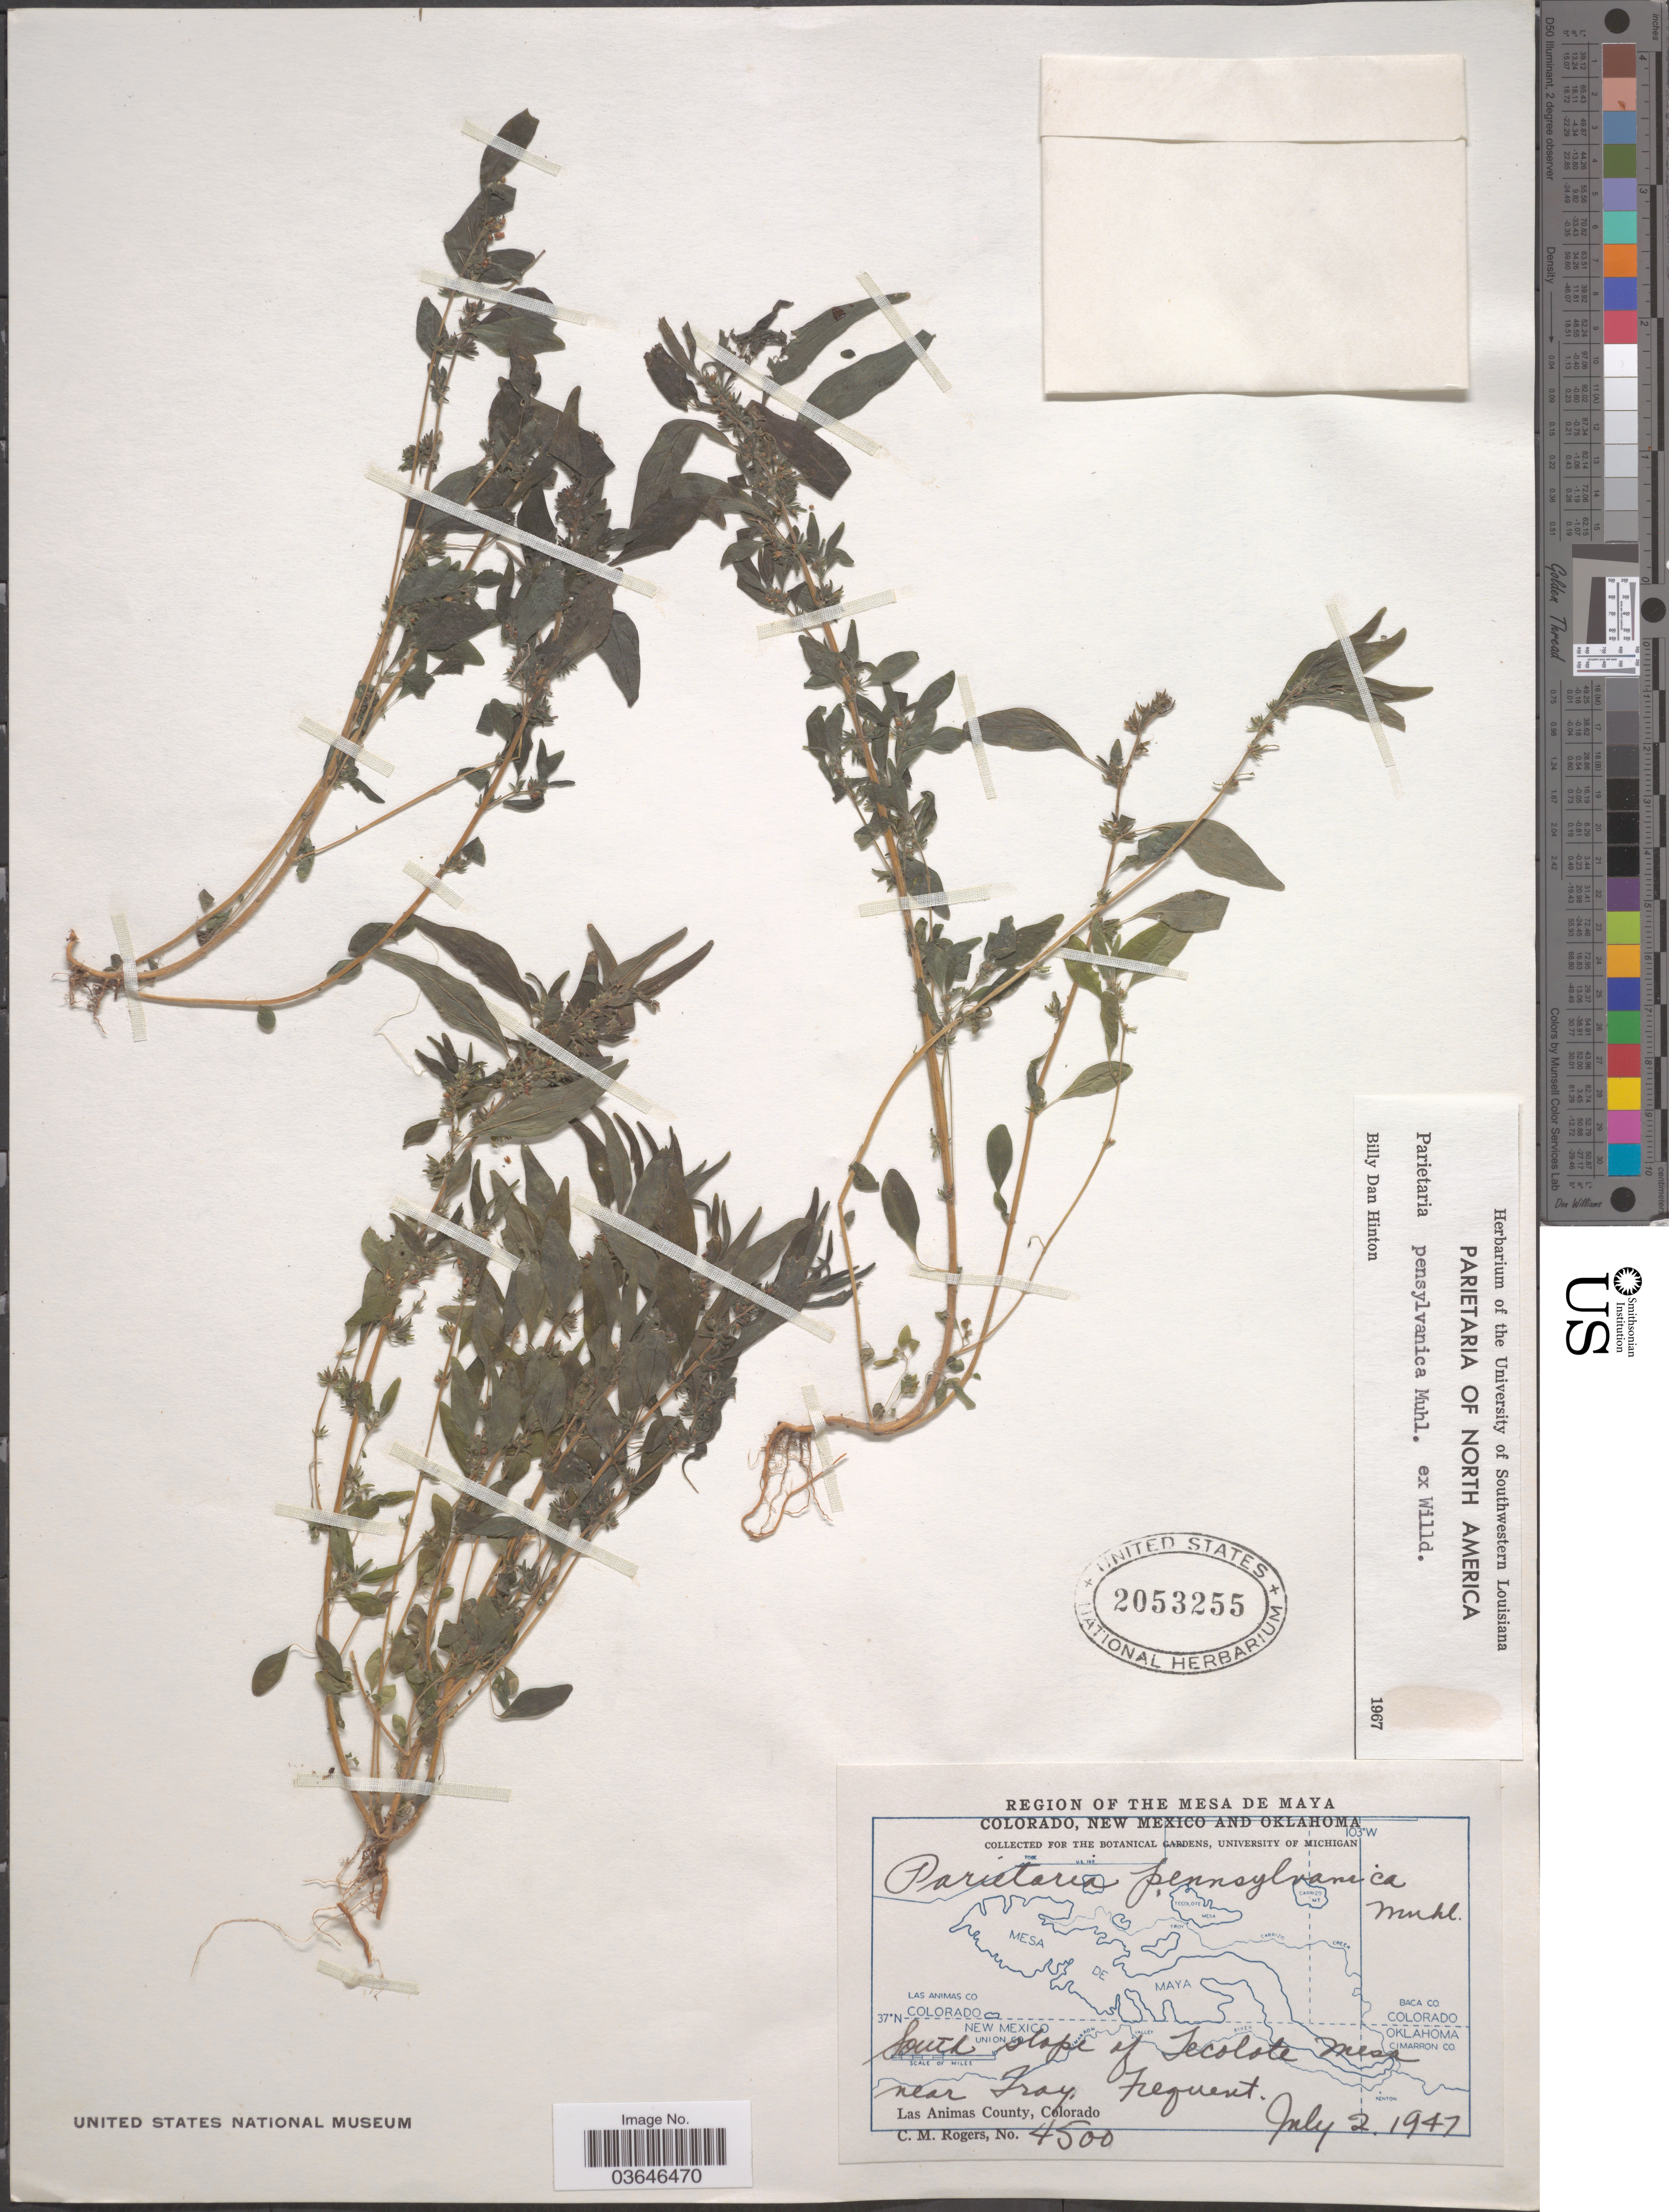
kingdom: Plantae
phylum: Tracheophyta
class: Magnoliopsida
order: Rosales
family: Urticaceae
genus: Parietaria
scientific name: Parietaria pensylvanica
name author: Muhl. ex Willd.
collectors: C. M. Rogers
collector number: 4500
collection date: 1947-07-02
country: United States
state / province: Colorado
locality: The Mesa de Maya. South slope of Tecolote Mesa near Troy. Las Animas County.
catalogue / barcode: US 2053255